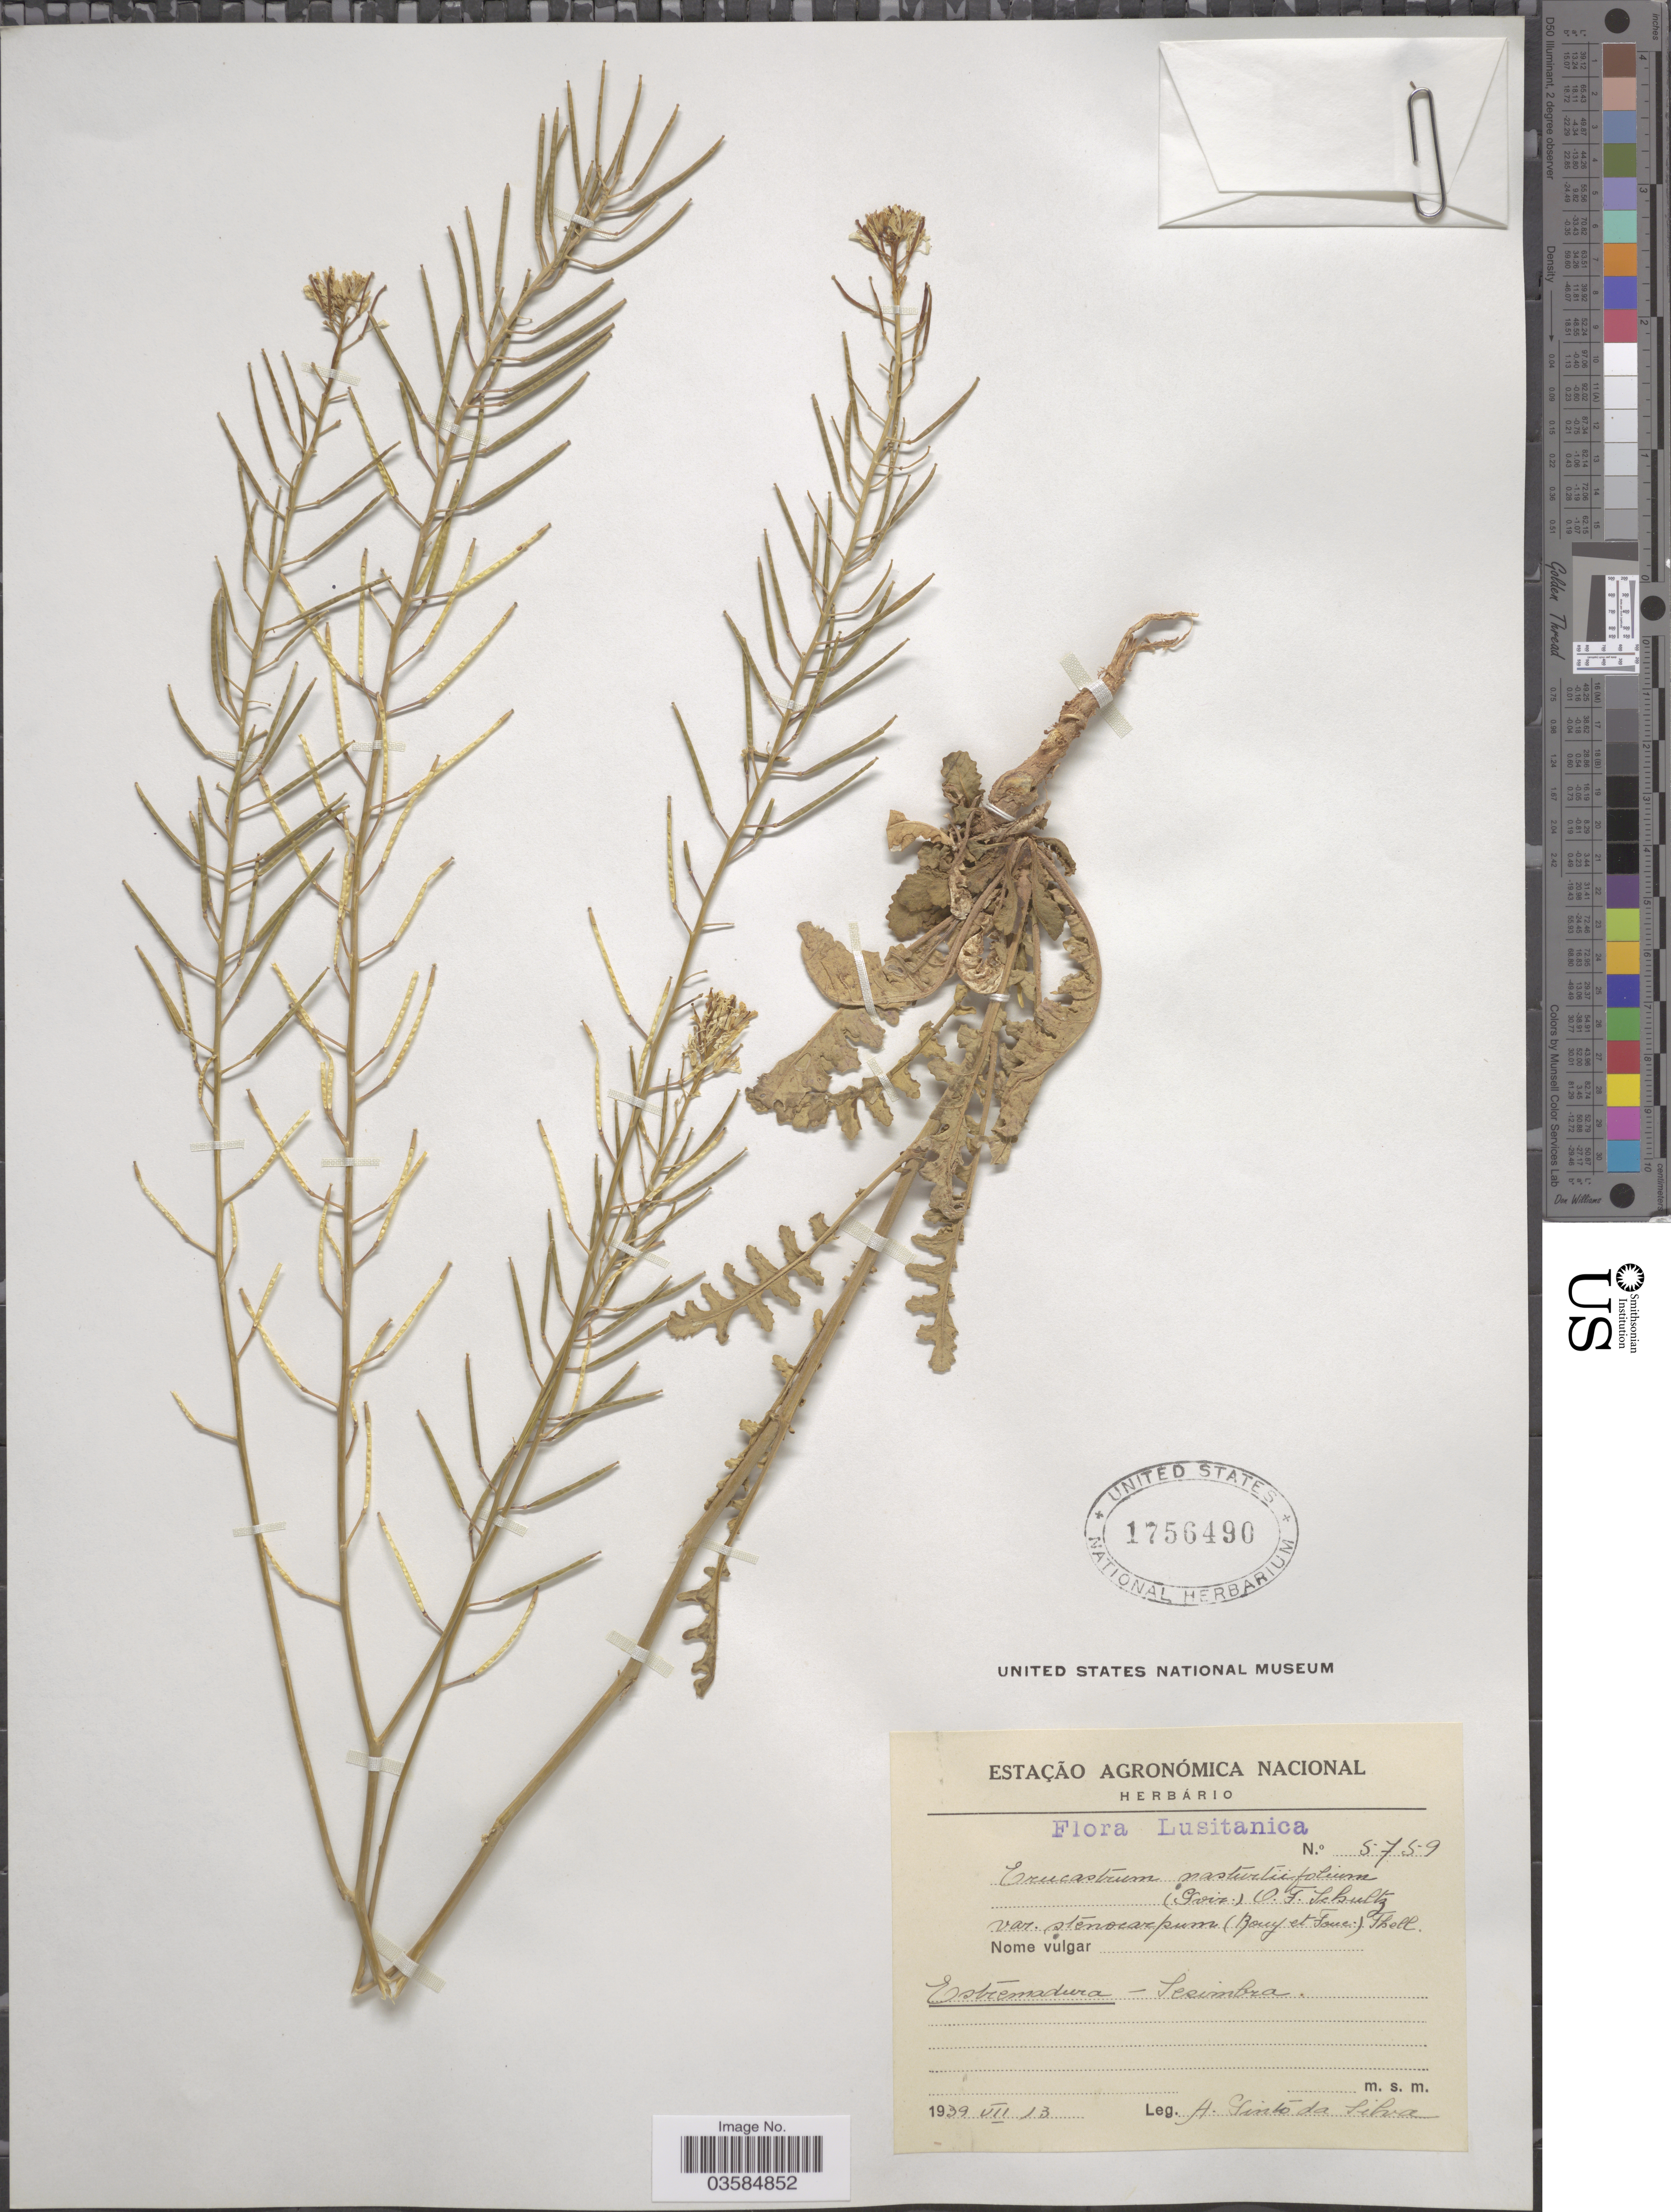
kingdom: Plantae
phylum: Tracheophyta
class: Magnoliopsida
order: Brassicales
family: Brassicaceae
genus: Erucastrum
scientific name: Erucastrum nasturtiifolium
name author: (Poir.) O.E. Schulz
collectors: A. Da Silva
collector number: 5759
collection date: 1939-07-13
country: Portugal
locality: Lusitanica. Estremadura-Sesimbra.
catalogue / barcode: US 1756490